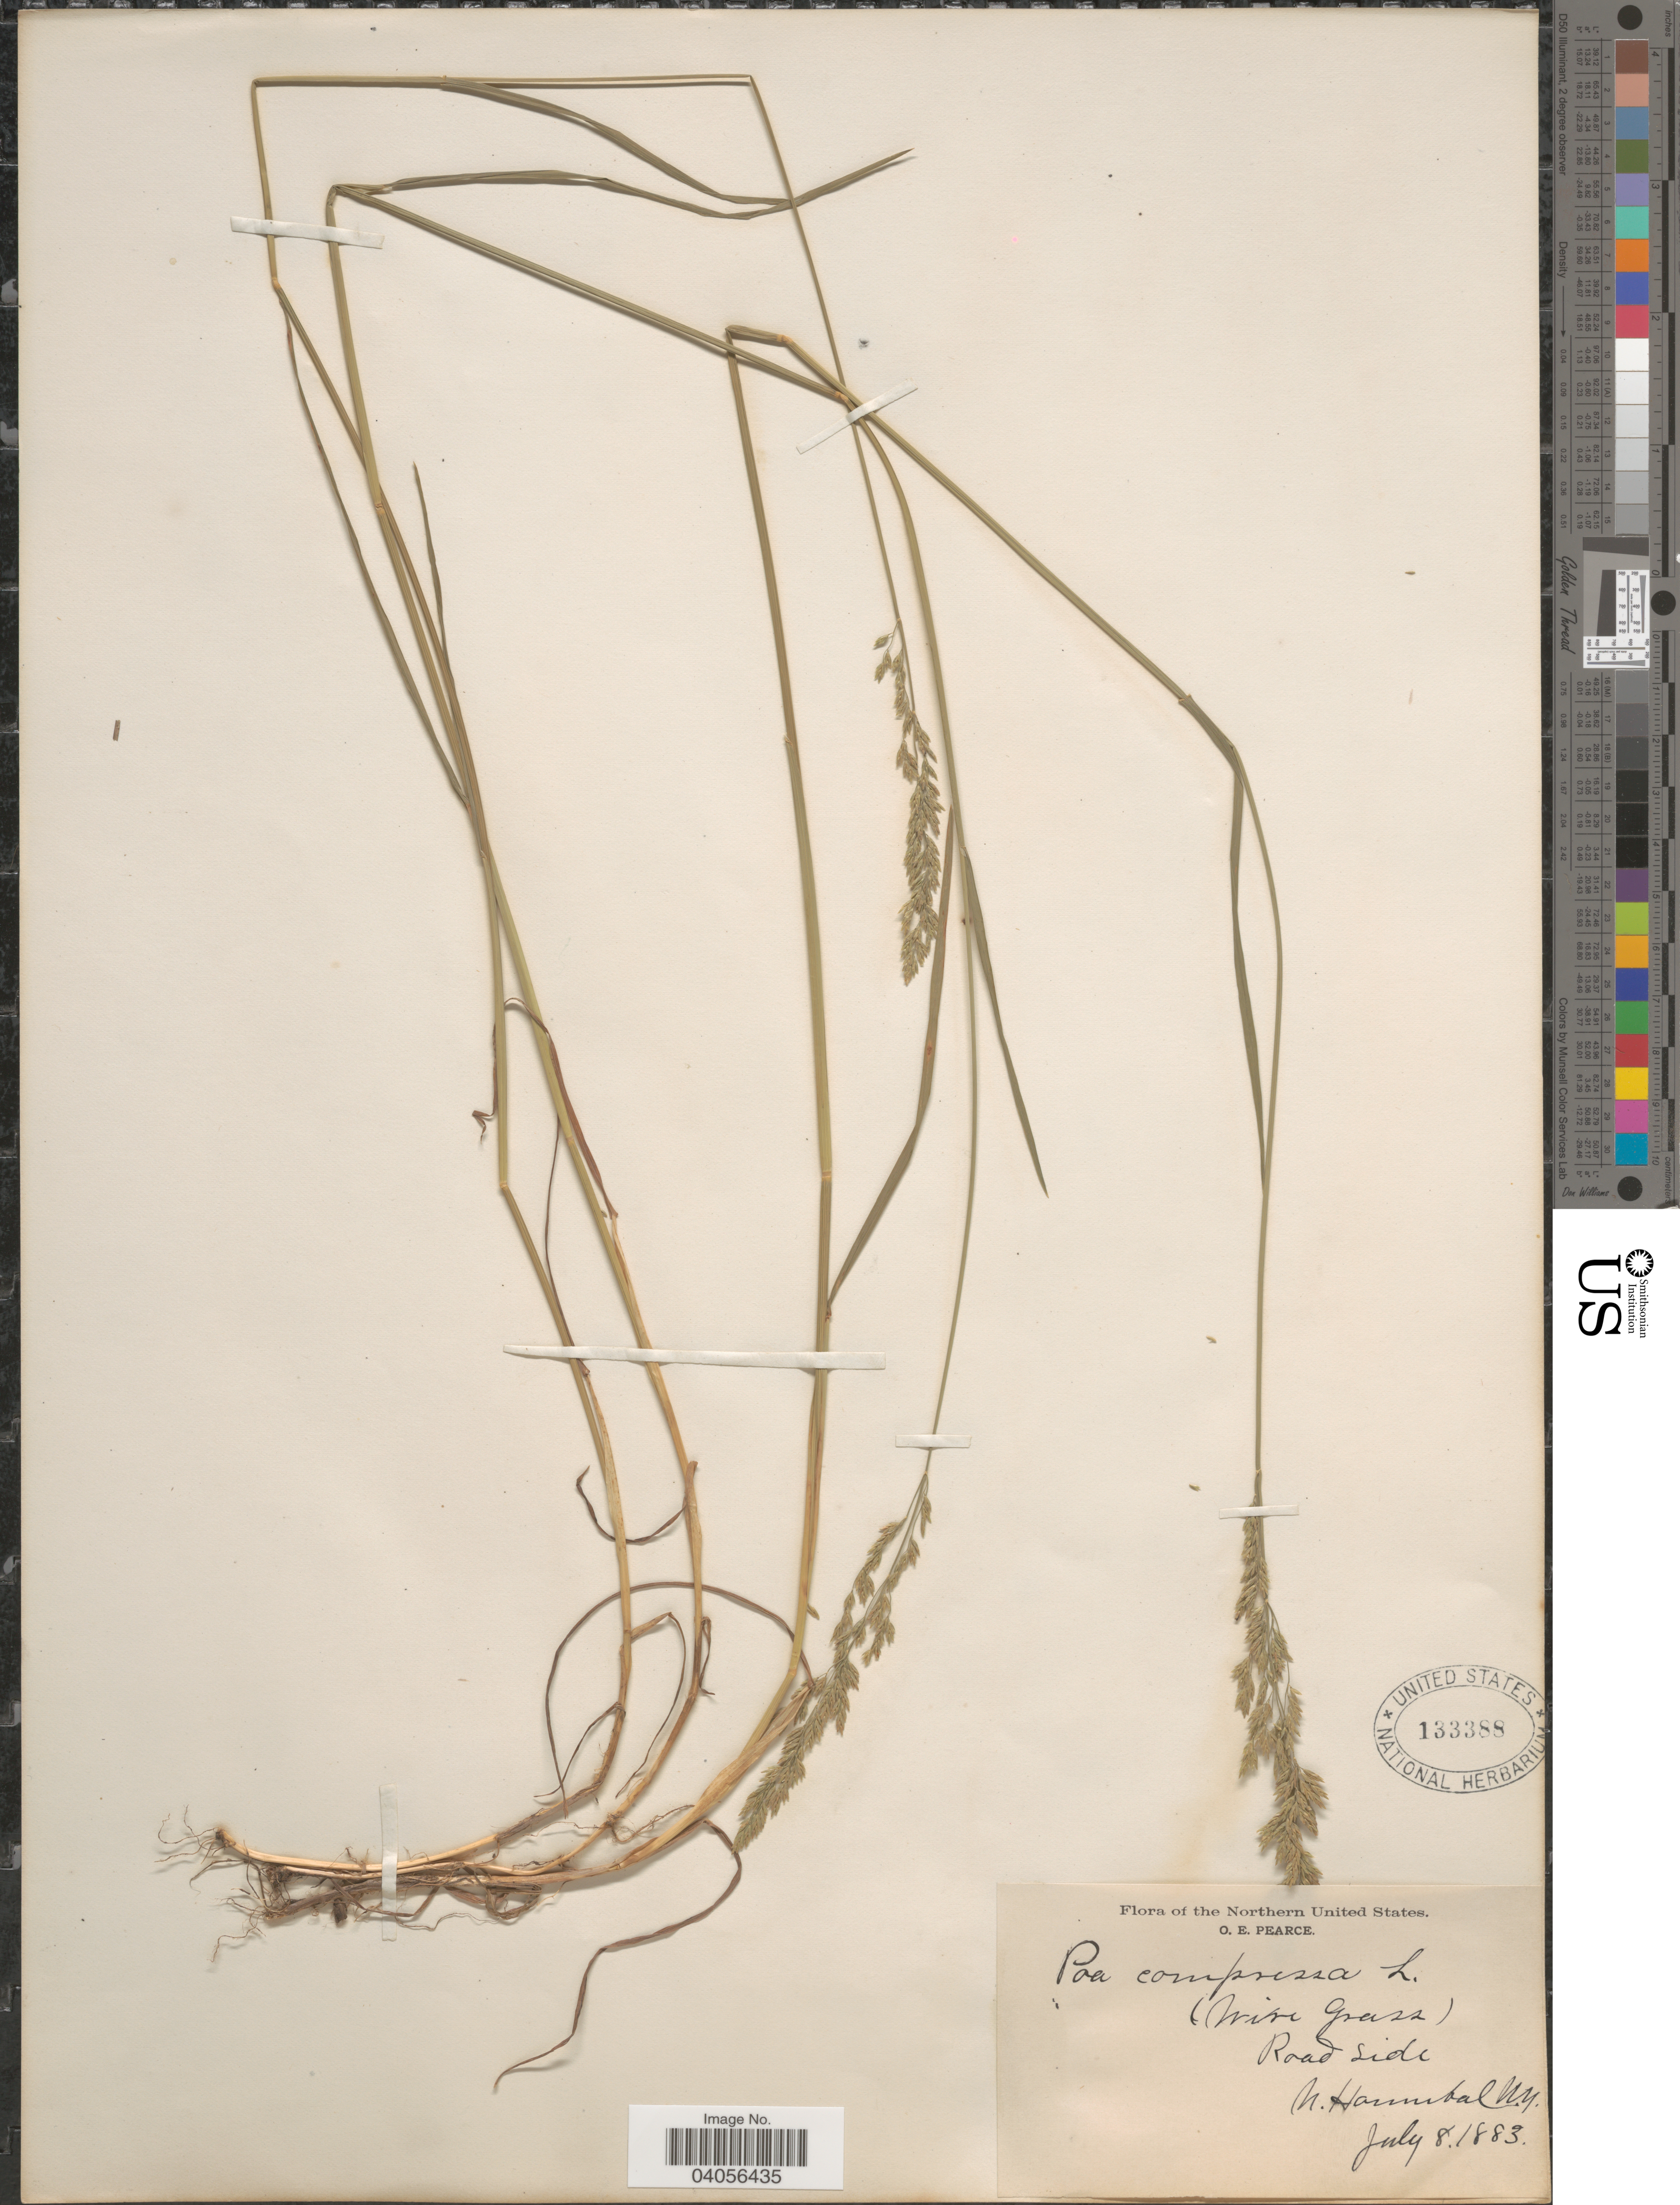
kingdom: Plantae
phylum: Tracheophyta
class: Liliopsida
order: Poales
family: Poaceae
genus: Poa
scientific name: Poa compressa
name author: L.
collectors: O. E. Pearce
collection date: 1883-07-08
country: United States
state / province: New York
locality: The Northern United States. Road Side. N. Hannibal.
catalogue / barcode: US 133388